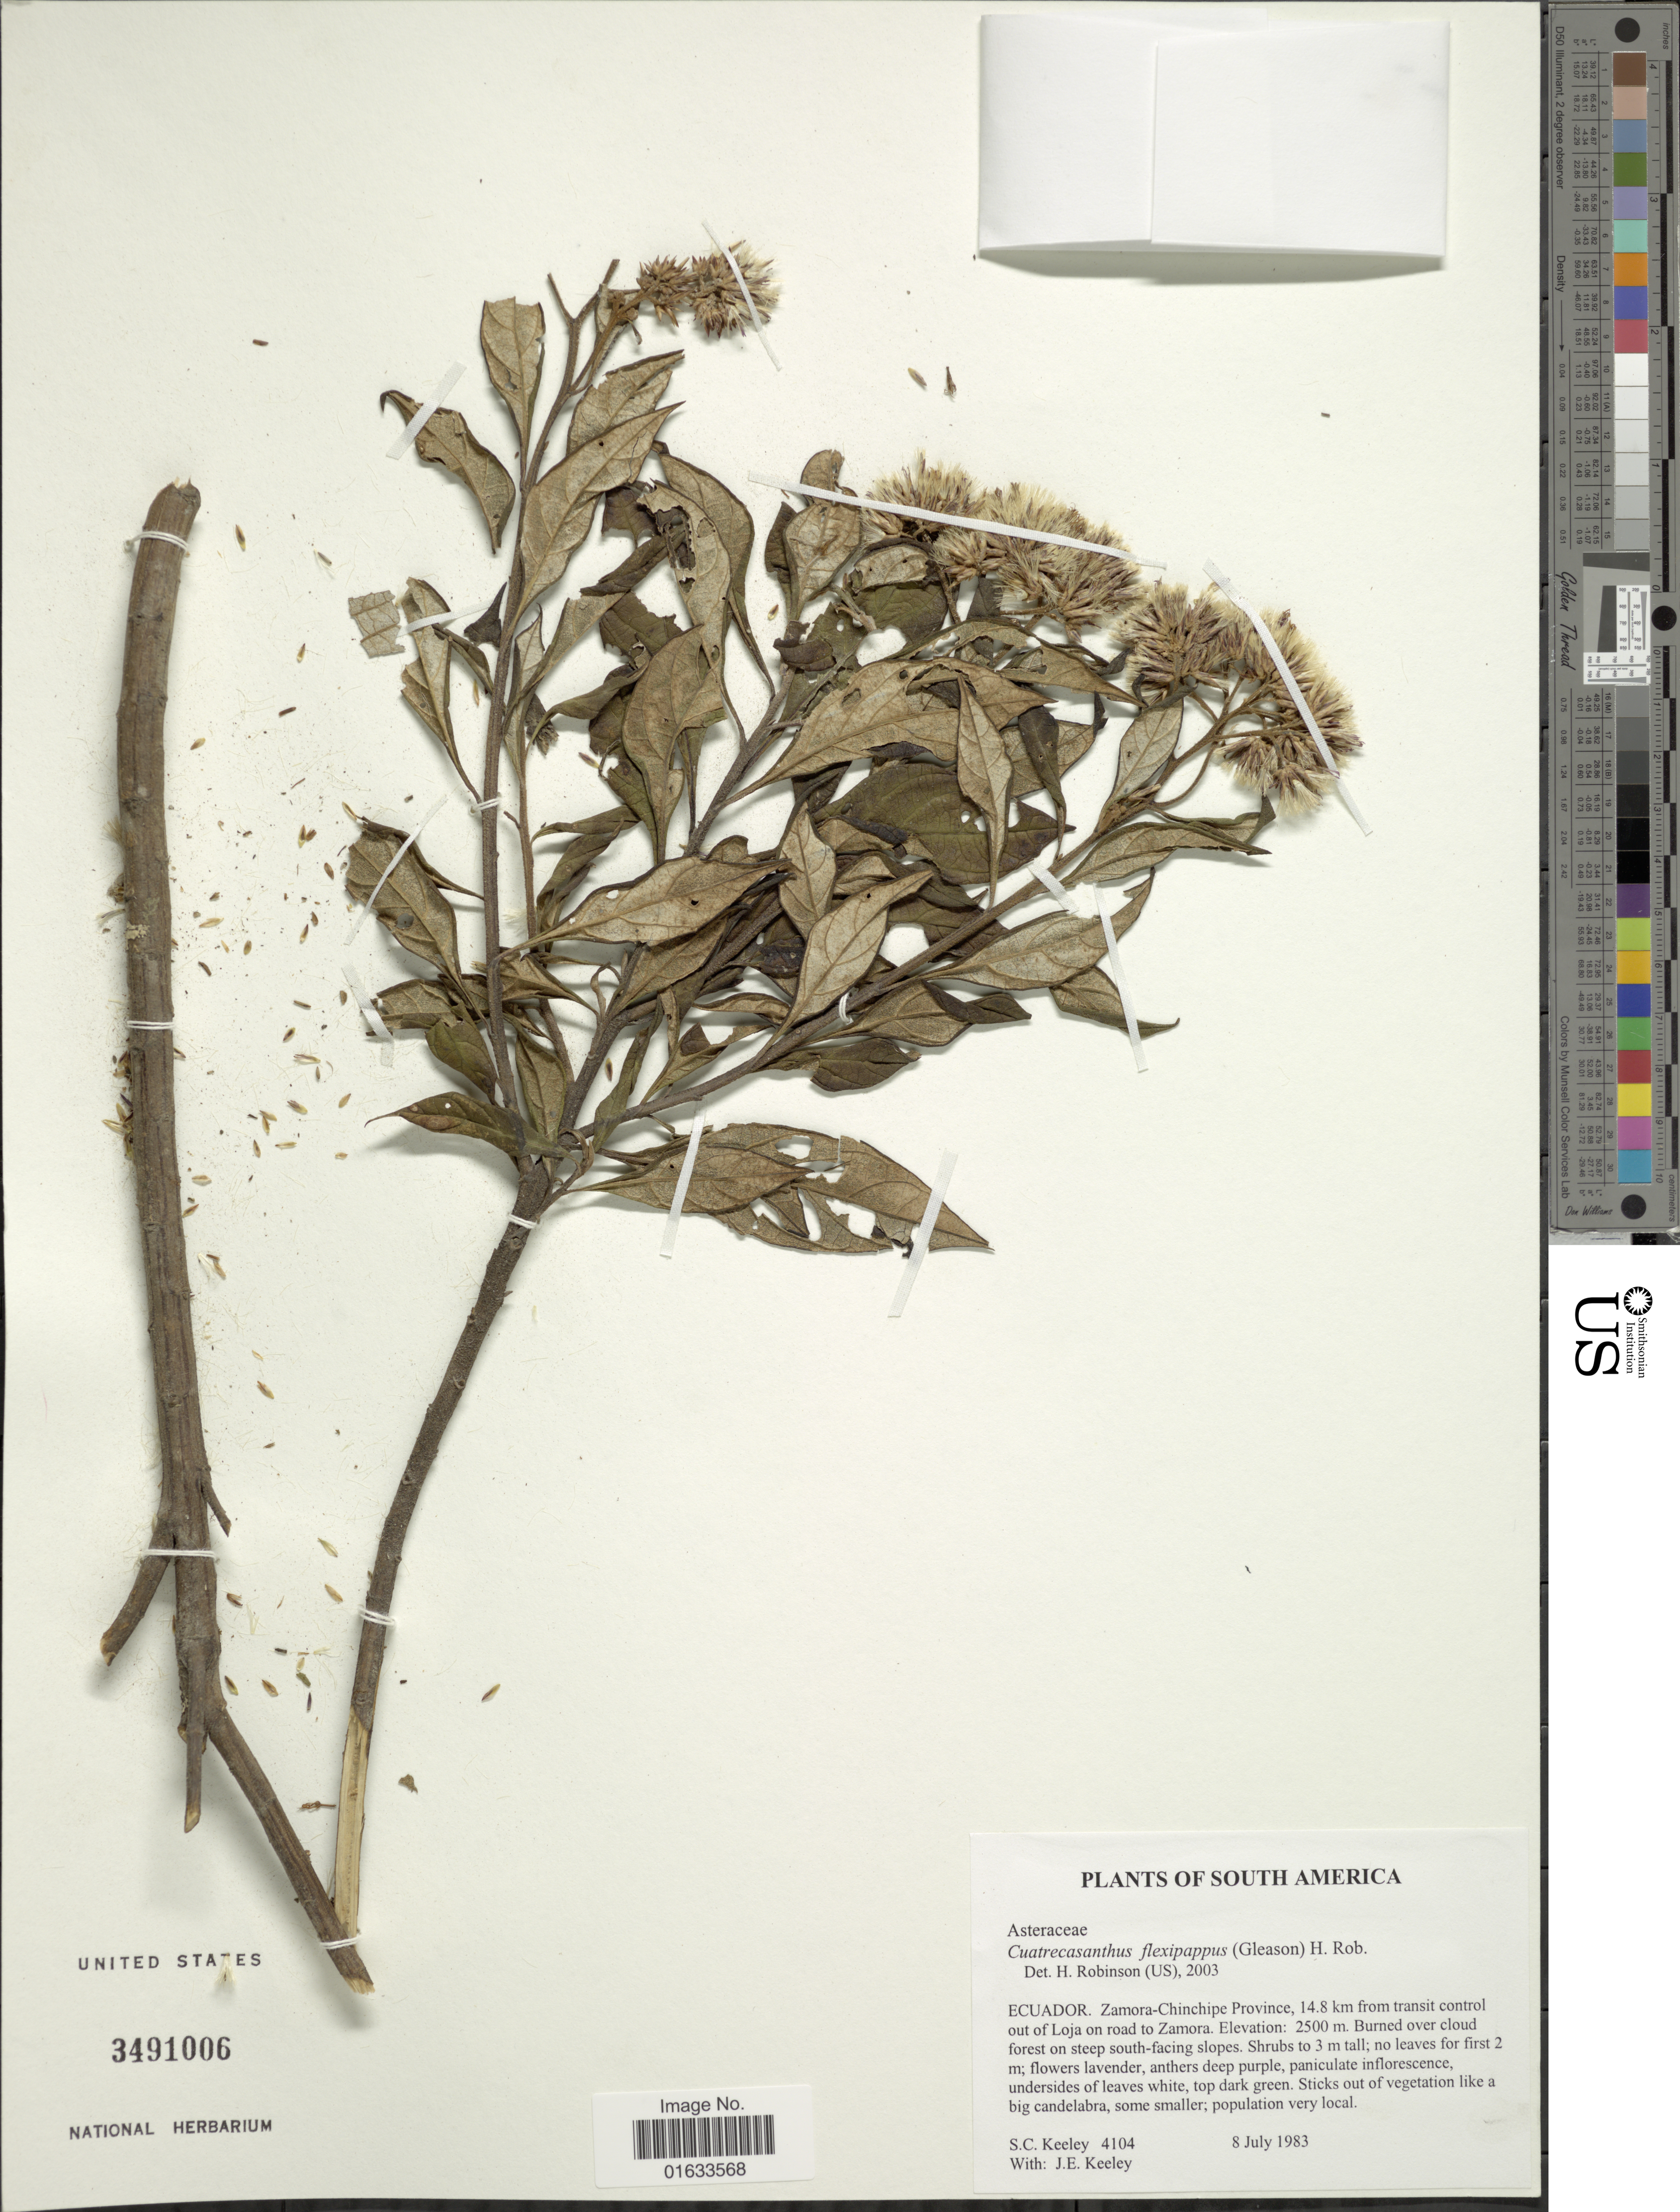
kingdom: Plantae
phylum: Tracheophyta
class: Magnoliopsida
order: Asterales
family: Asteraceae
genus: Cuatrecasanthus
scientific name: Cuatrecasanthus flexipappus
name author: (Gleason) H. Rob.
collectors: S. C. Keeley & J. E. Keeley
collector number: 4104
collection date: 1983-07-08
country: Ecuador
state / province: Zamora-Chinchipe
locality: Ecuador. Zamora-Chinchipe Province, 14.8 km from transit control out of Loja on road to Zamora.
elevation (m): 2500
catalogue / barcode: US 3491006